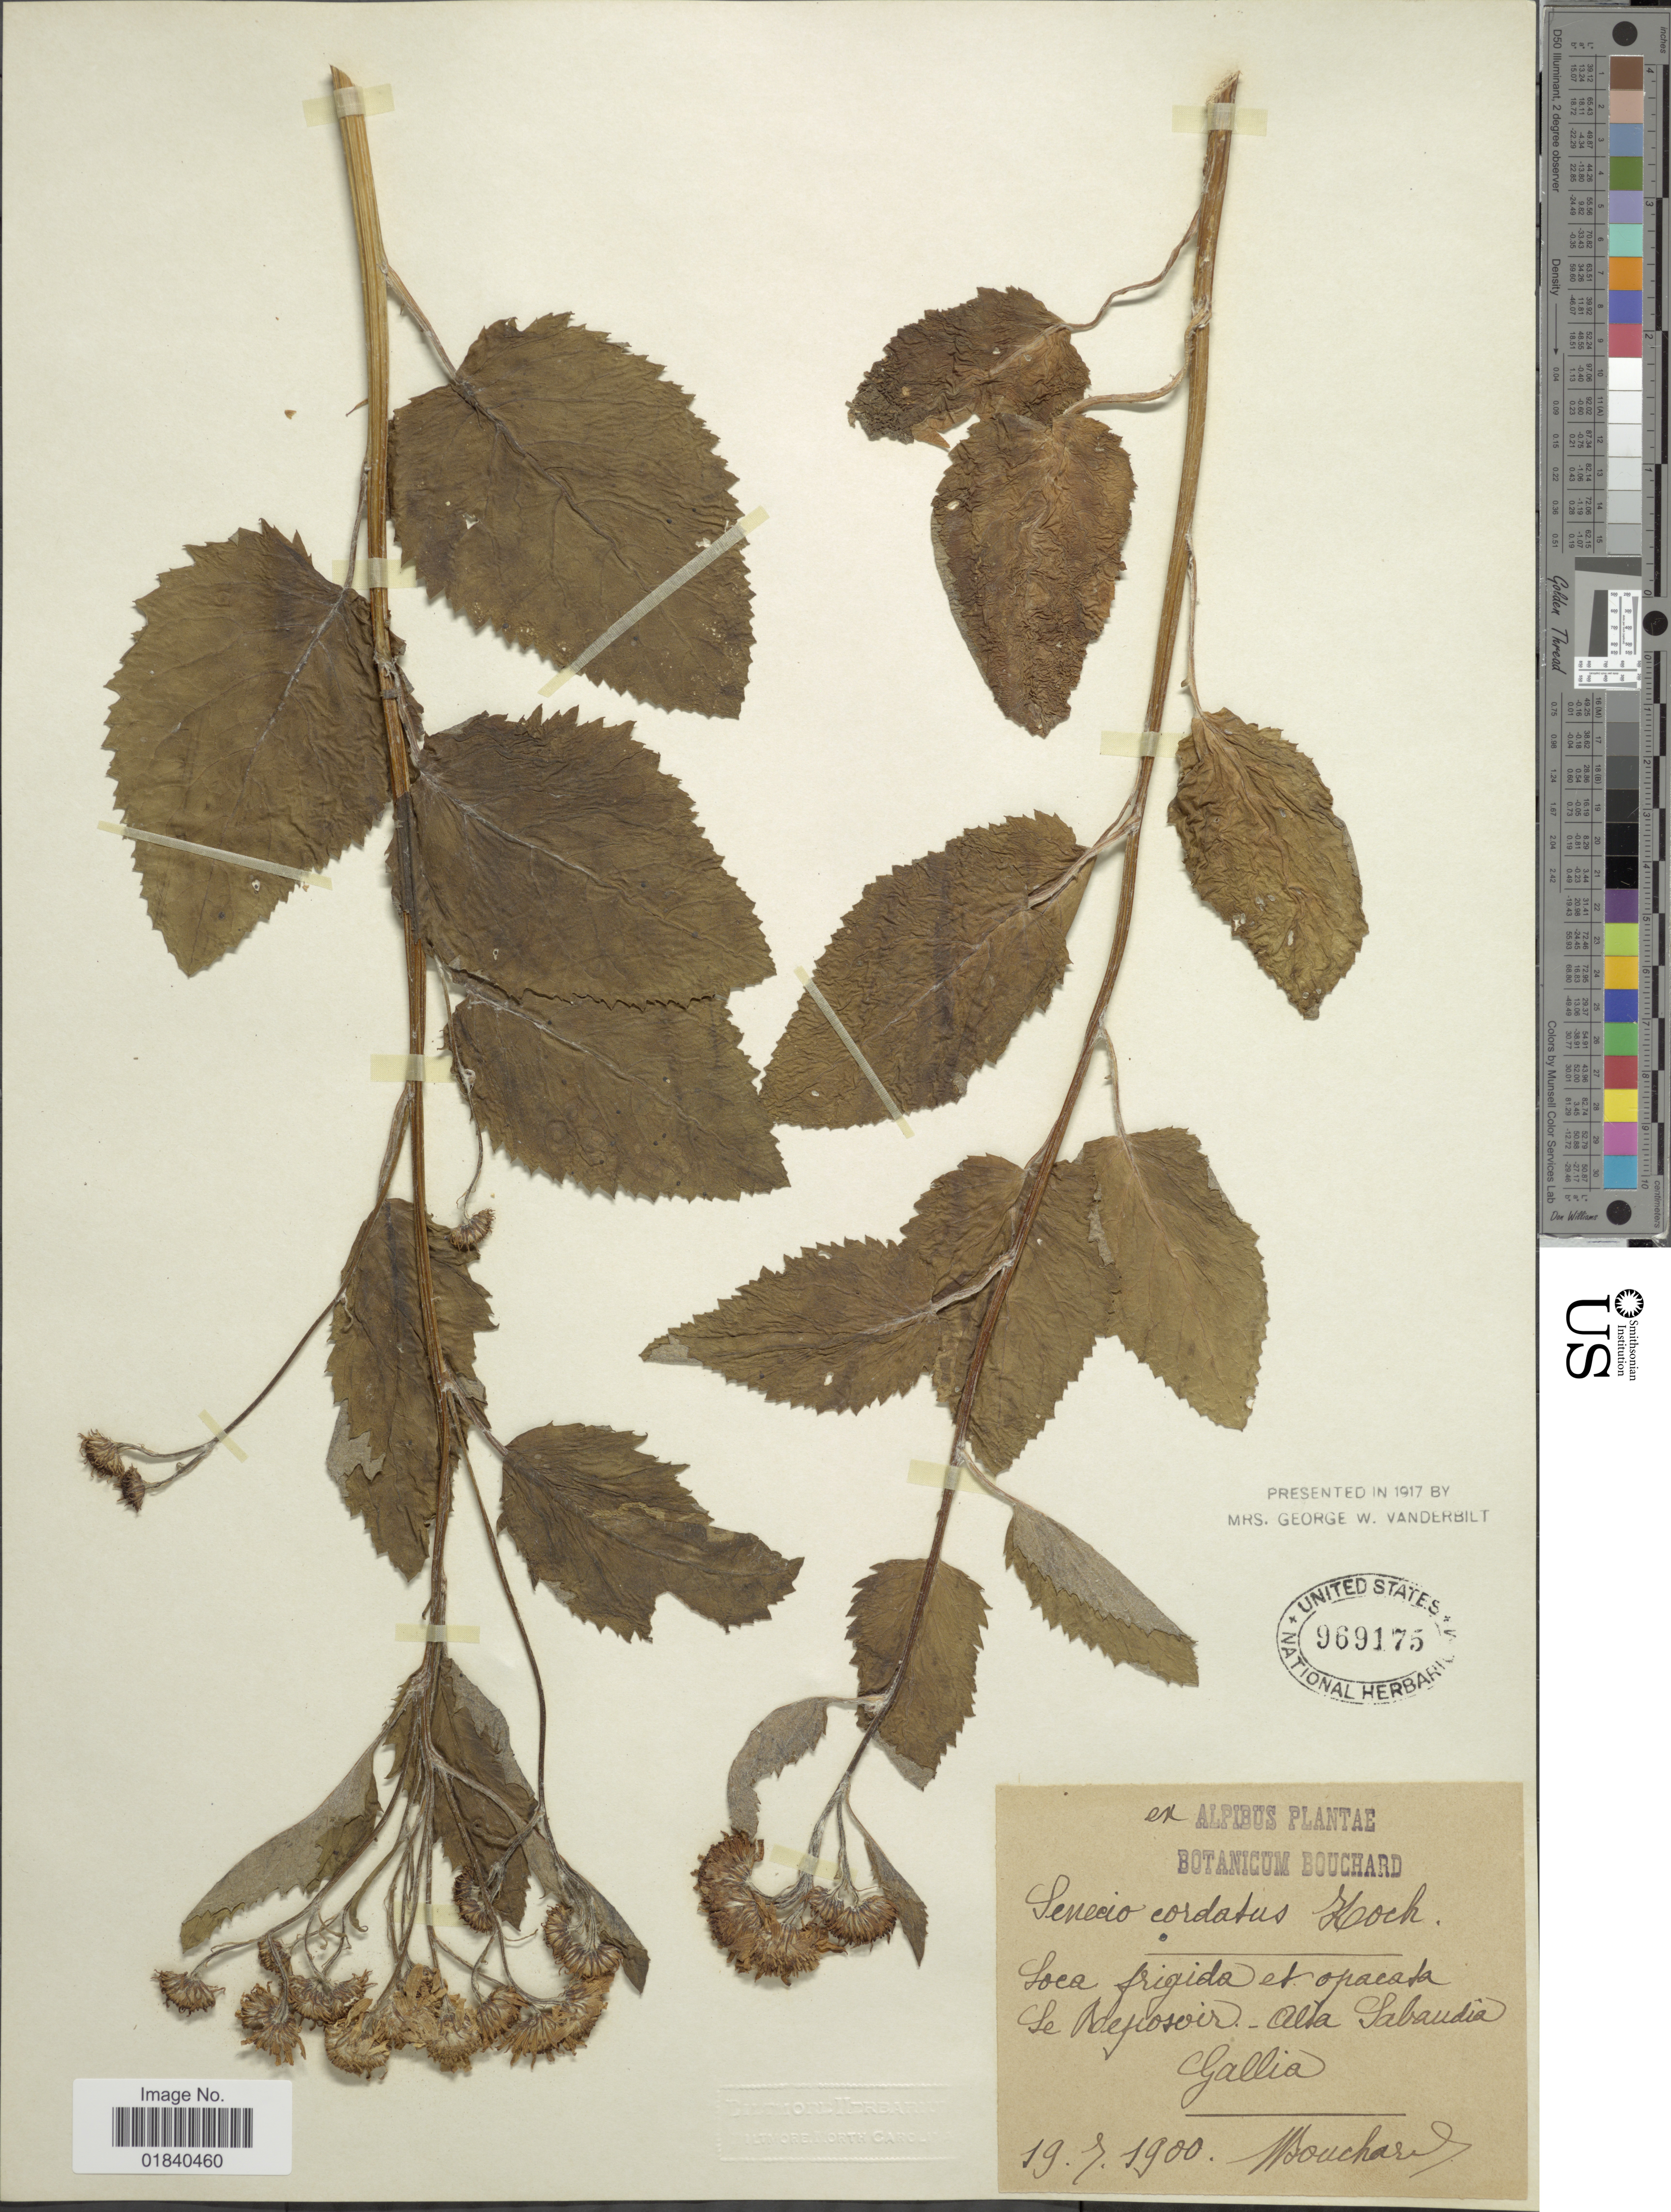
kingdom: Plantae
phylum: Tracheophyta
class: Magnoliopsida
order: Asterales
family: Asteraceae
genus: Senecio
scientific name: Senecio cordatus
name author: W.D.J. Koch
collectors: -. Bouchard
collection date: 1900-07-19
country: France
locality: Gallia. Le Boeposoir - Alta Sabaudia. Gallia, [interpreted]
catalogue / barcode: US 969175